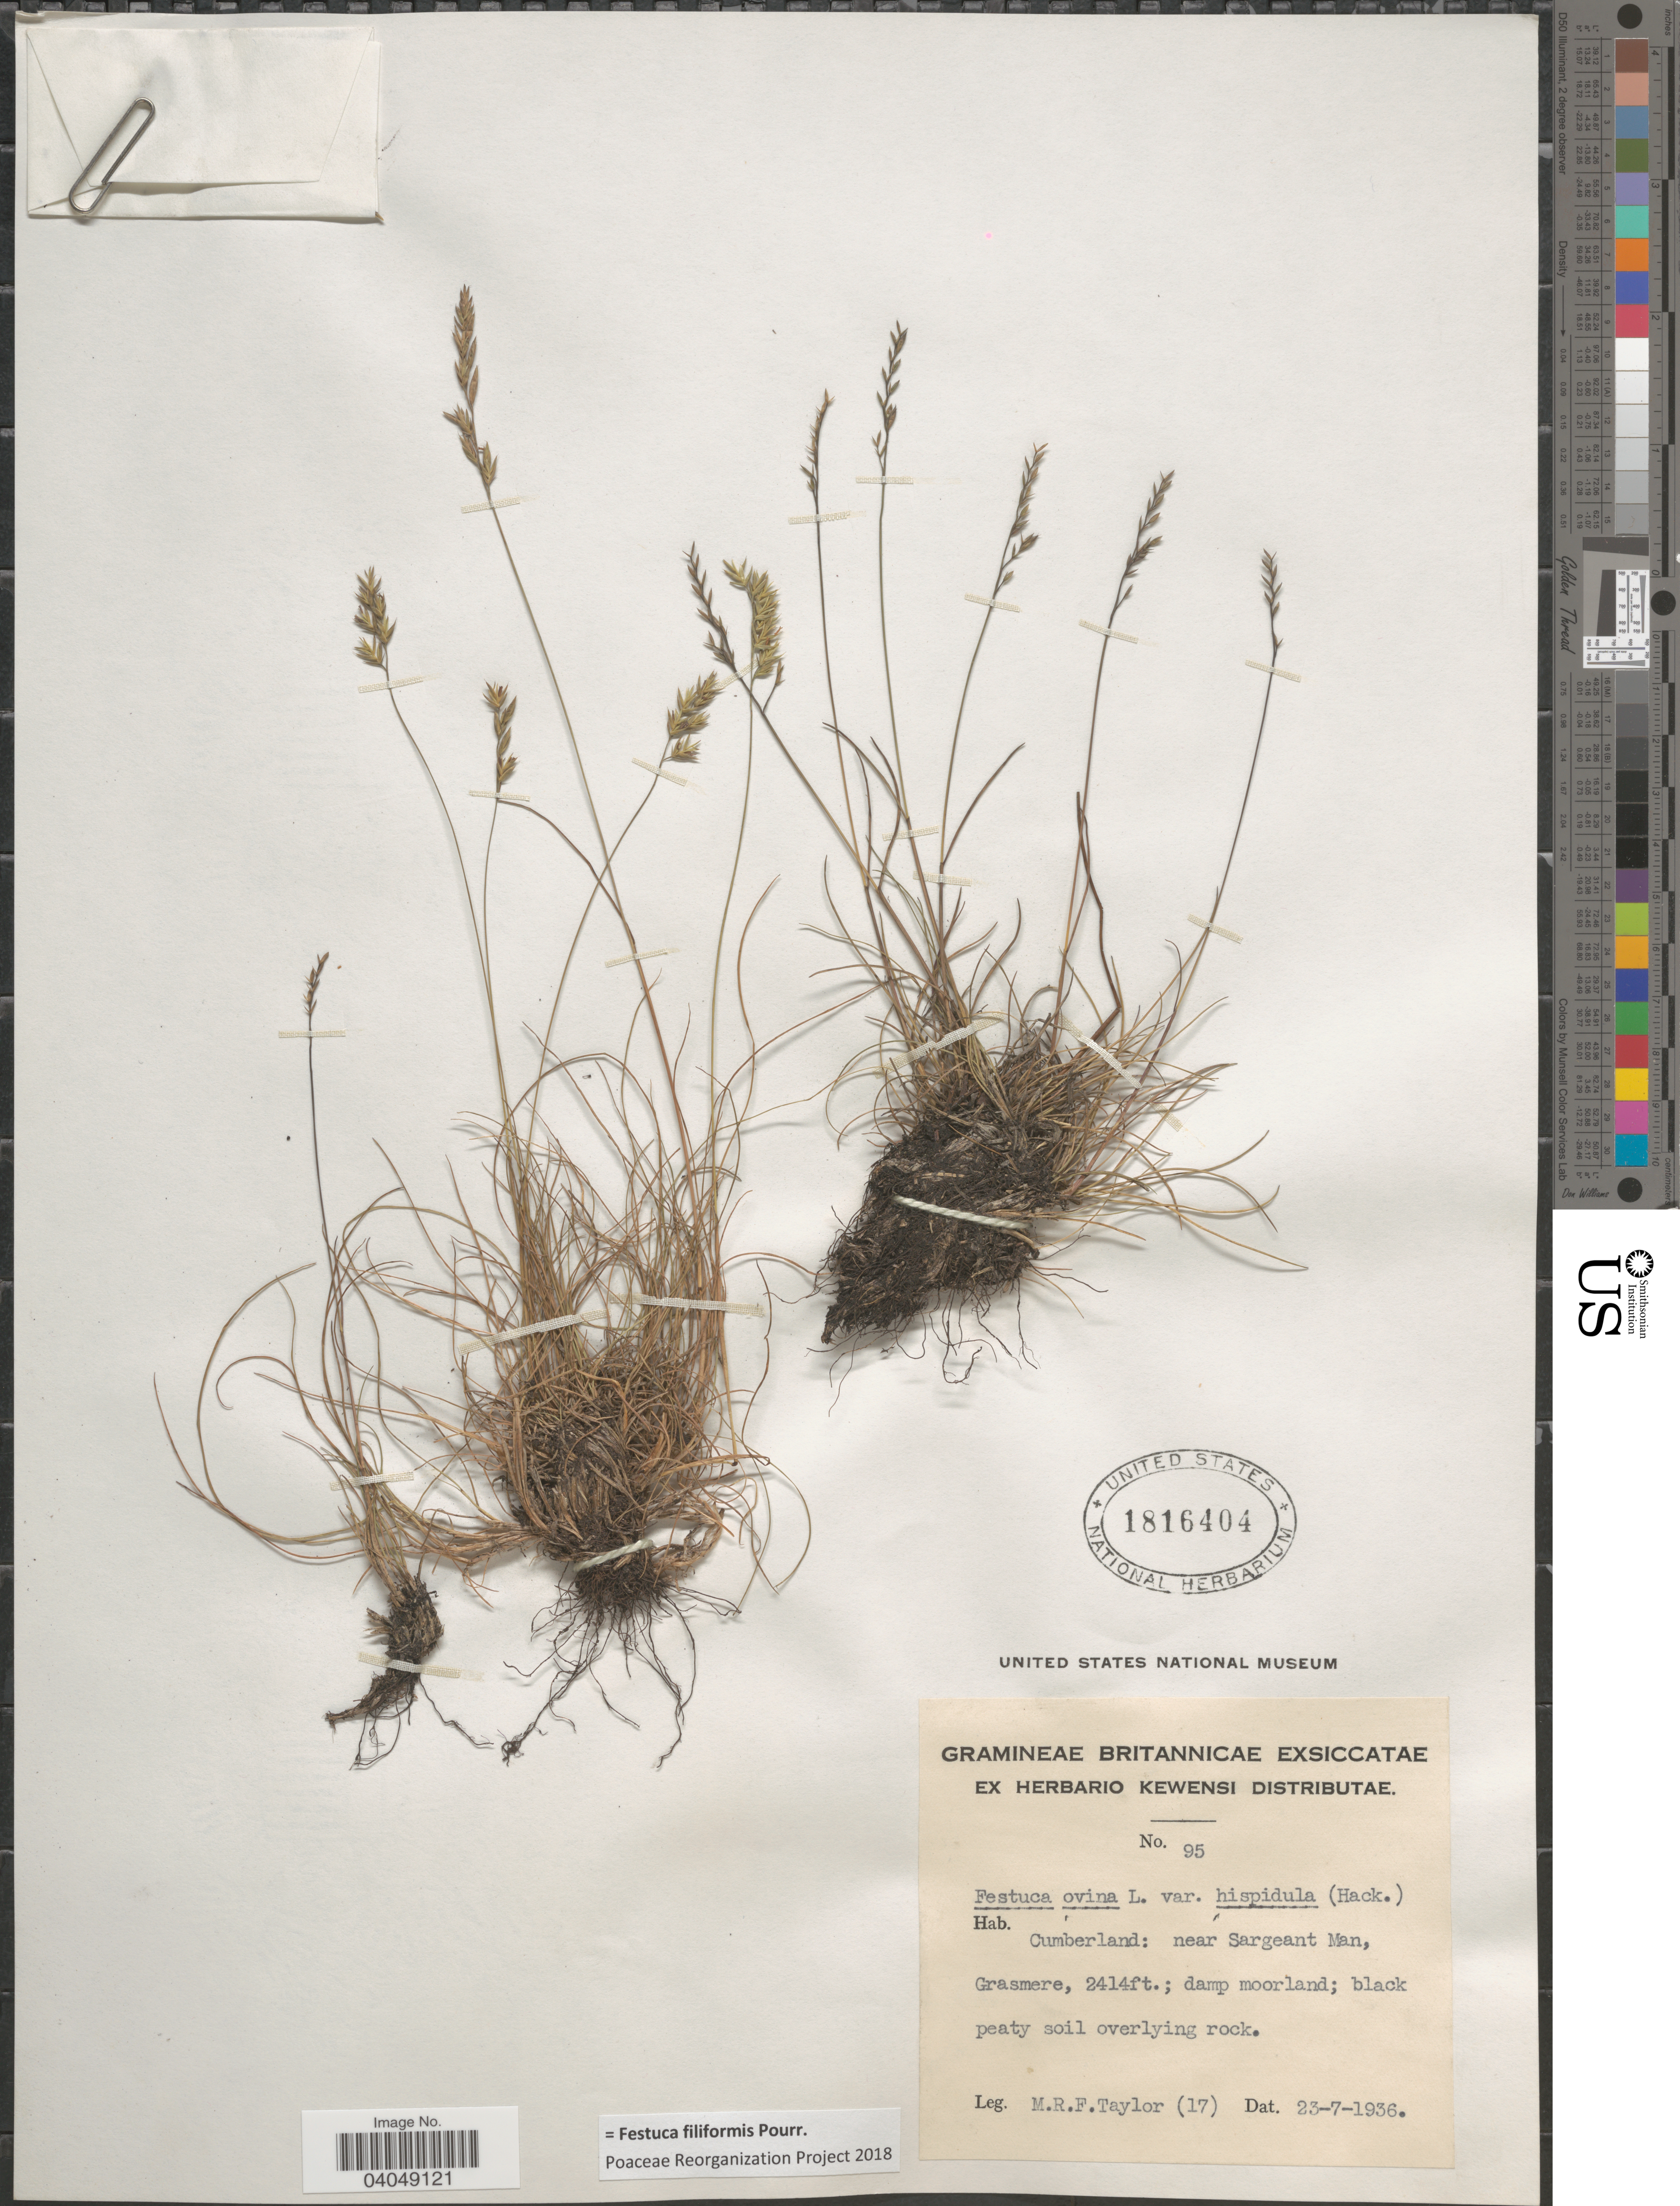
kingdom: Plantae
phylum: Tracheophyta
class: Liliopsida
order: Poales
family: Poaceae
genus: Festuca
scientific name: Festuca filiformis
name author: Pourr.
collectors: M. Taylor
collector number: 17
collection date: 1936-07-23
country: United Kingdom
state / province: England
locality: Cumberland: near Sargeant Man, Grasmere.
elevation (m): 736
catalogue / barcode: US 1816404